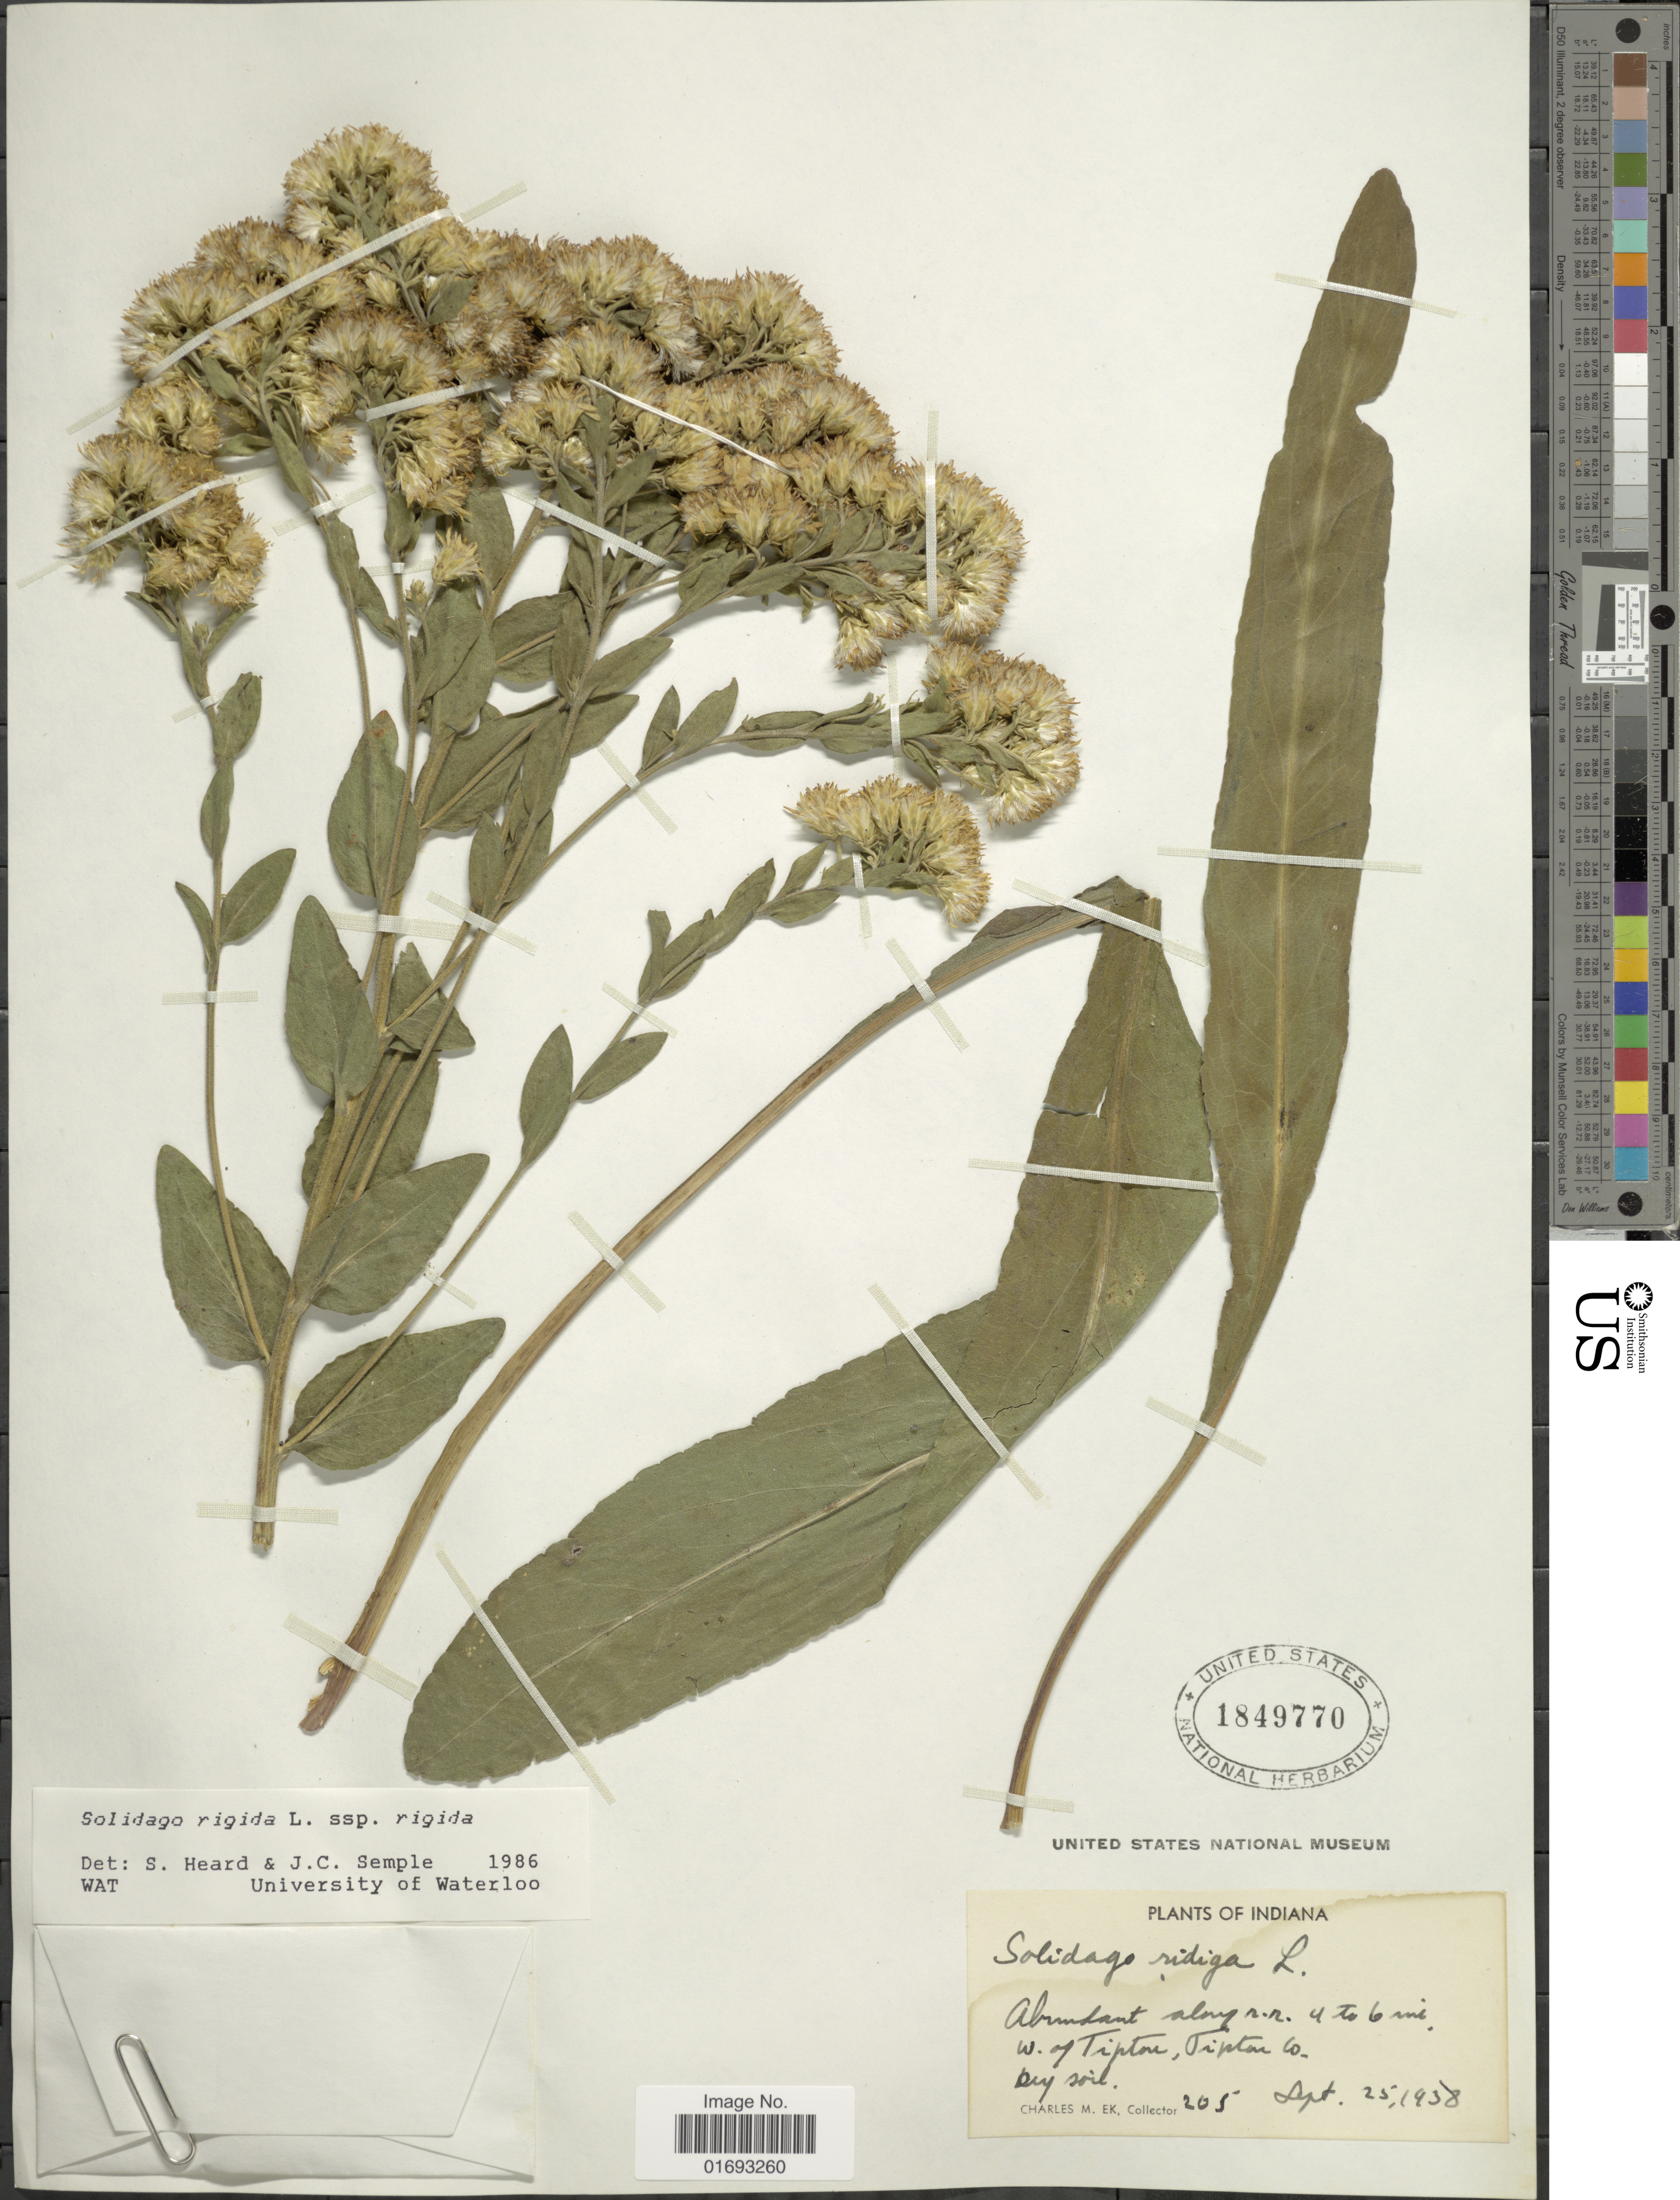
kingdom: Plantae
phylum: Tracheophyta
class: Magnoliopsida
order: Asterales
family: Asteraceae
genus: Oligoneuron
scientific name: Oligoneuron rigidum var. rigidum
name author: (L.) Small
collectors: M. Charles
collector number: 205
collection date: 1938-09-25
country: United States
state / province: Indiana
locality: Abundant along n.n. 4 to 6 mi. W. of Tiptone, Tiptar Co., dry soil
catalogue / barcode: US 1849770